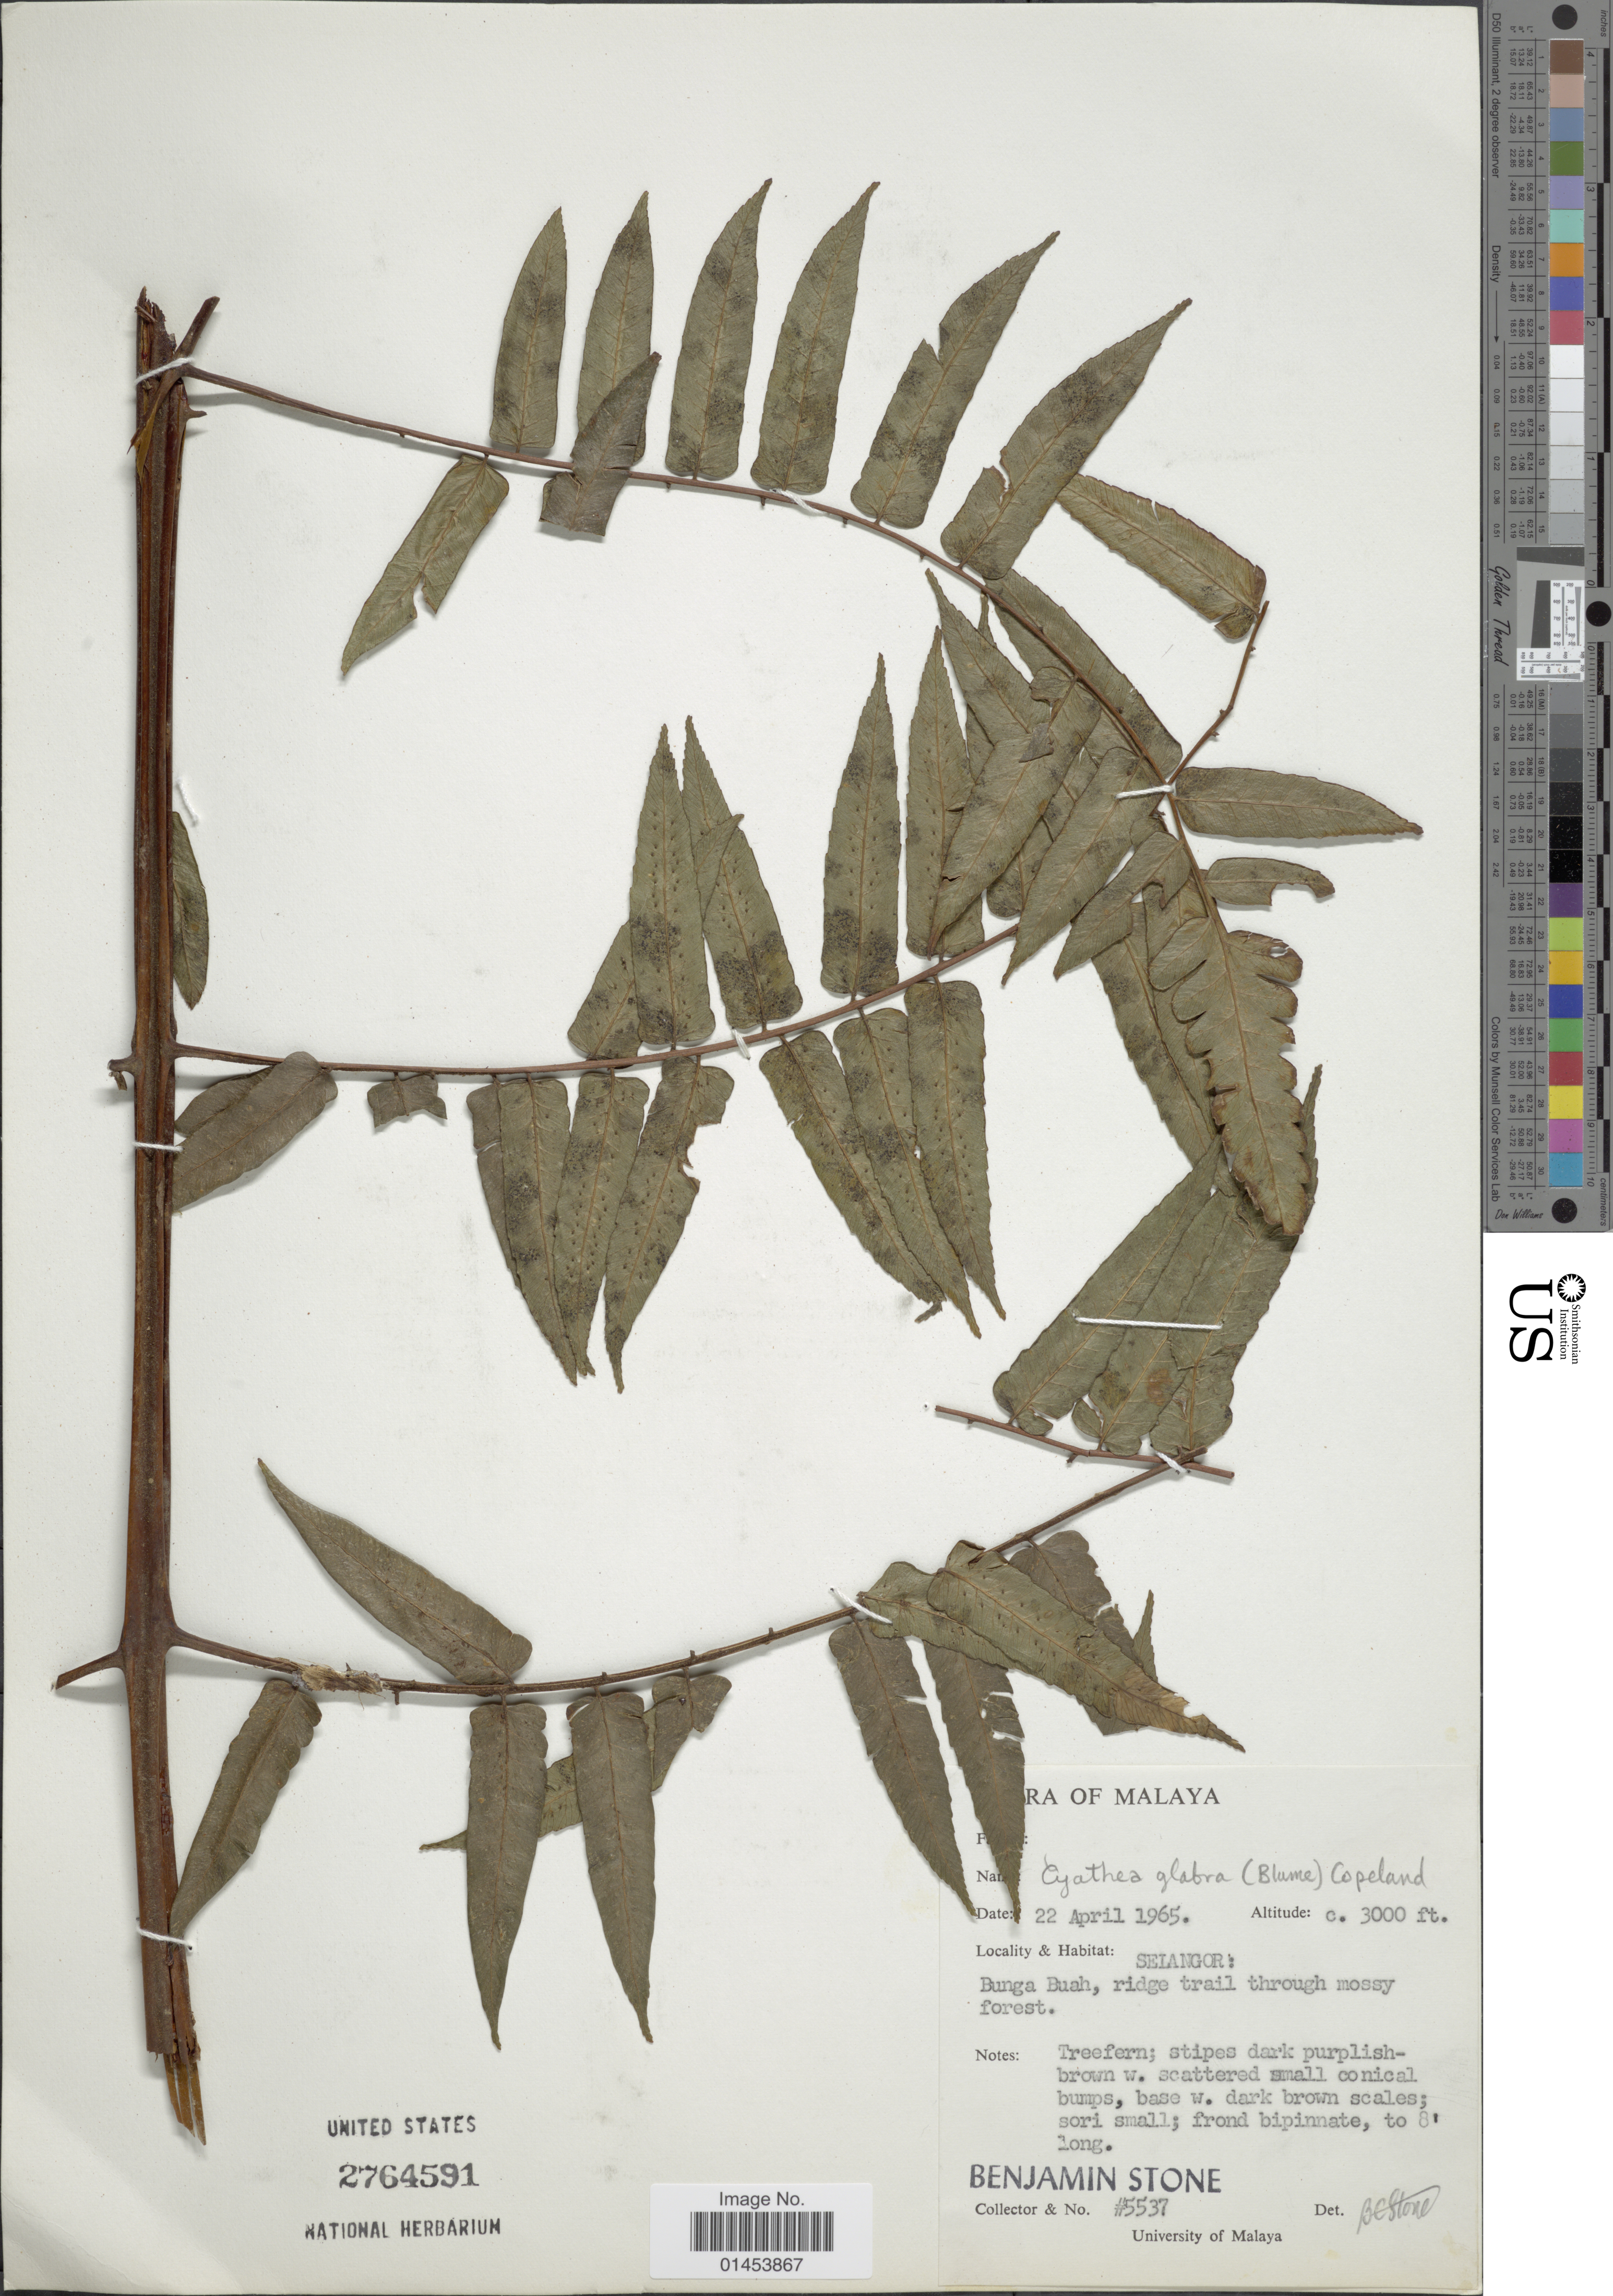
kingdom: Plantae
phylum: Tracheophyta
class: Polypodiopsida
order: Cyatheales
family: Cyatheaceae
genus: Cyathea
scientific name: Cyathea glabra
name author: (Blume) Copel.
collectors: B. C. Stone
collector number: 5537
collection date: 1965-04-22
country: Malaysia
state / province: Selangor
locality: Selangor, Bunga Buah, ridge trail through mossy forest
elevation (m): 914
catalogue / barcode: US 2764591